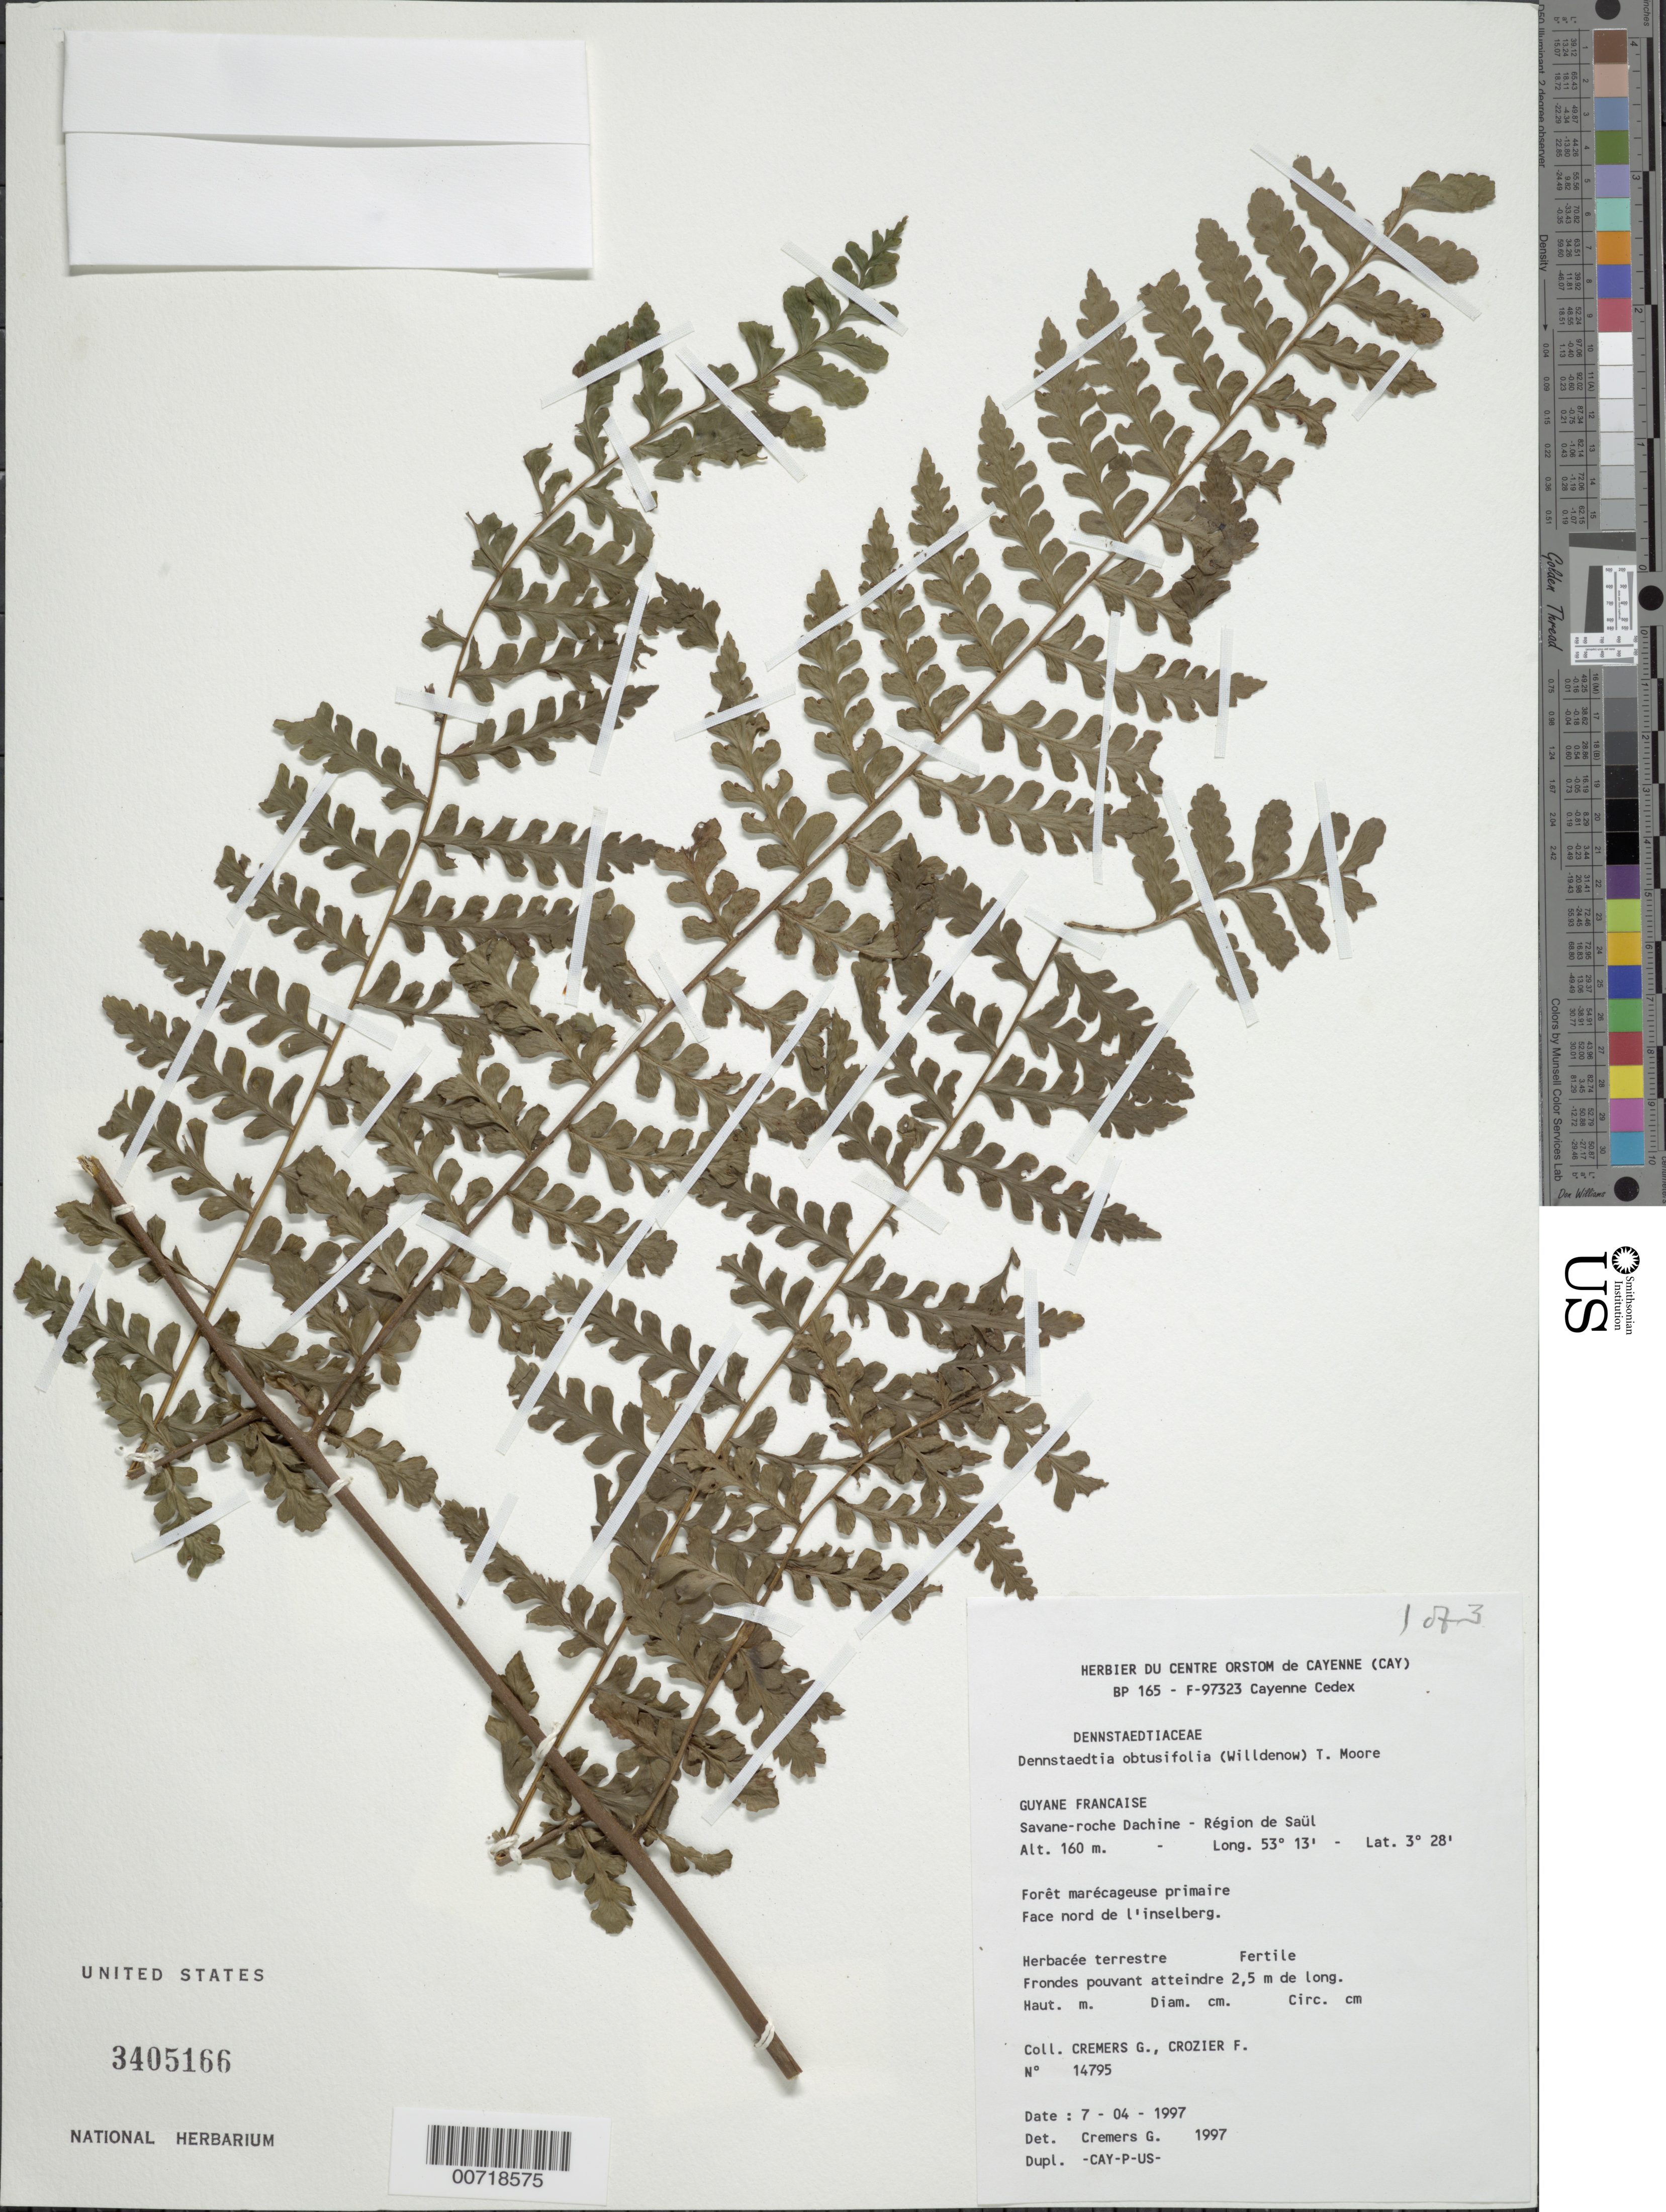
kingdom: Plantae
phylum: Tracheophyta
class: Polypodiopsida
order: Polypodiales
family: Dennstaedtiaceae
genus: Dennstaedtia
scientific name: Dennstaedtia obtusifolia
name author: (Willd.) T. Moore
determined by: Cremers, Georges A.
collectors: G. Cremers & F. Crozier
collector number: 14795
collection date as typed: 7-Apr-97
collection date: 1997-04-07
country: French Guiana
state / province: Saint-Laurent-du-Maroni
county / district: Saül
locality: Saül, savane-roche Dachine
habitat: Forêt marécageuse primaire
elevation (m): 160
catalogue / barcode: US 3405166